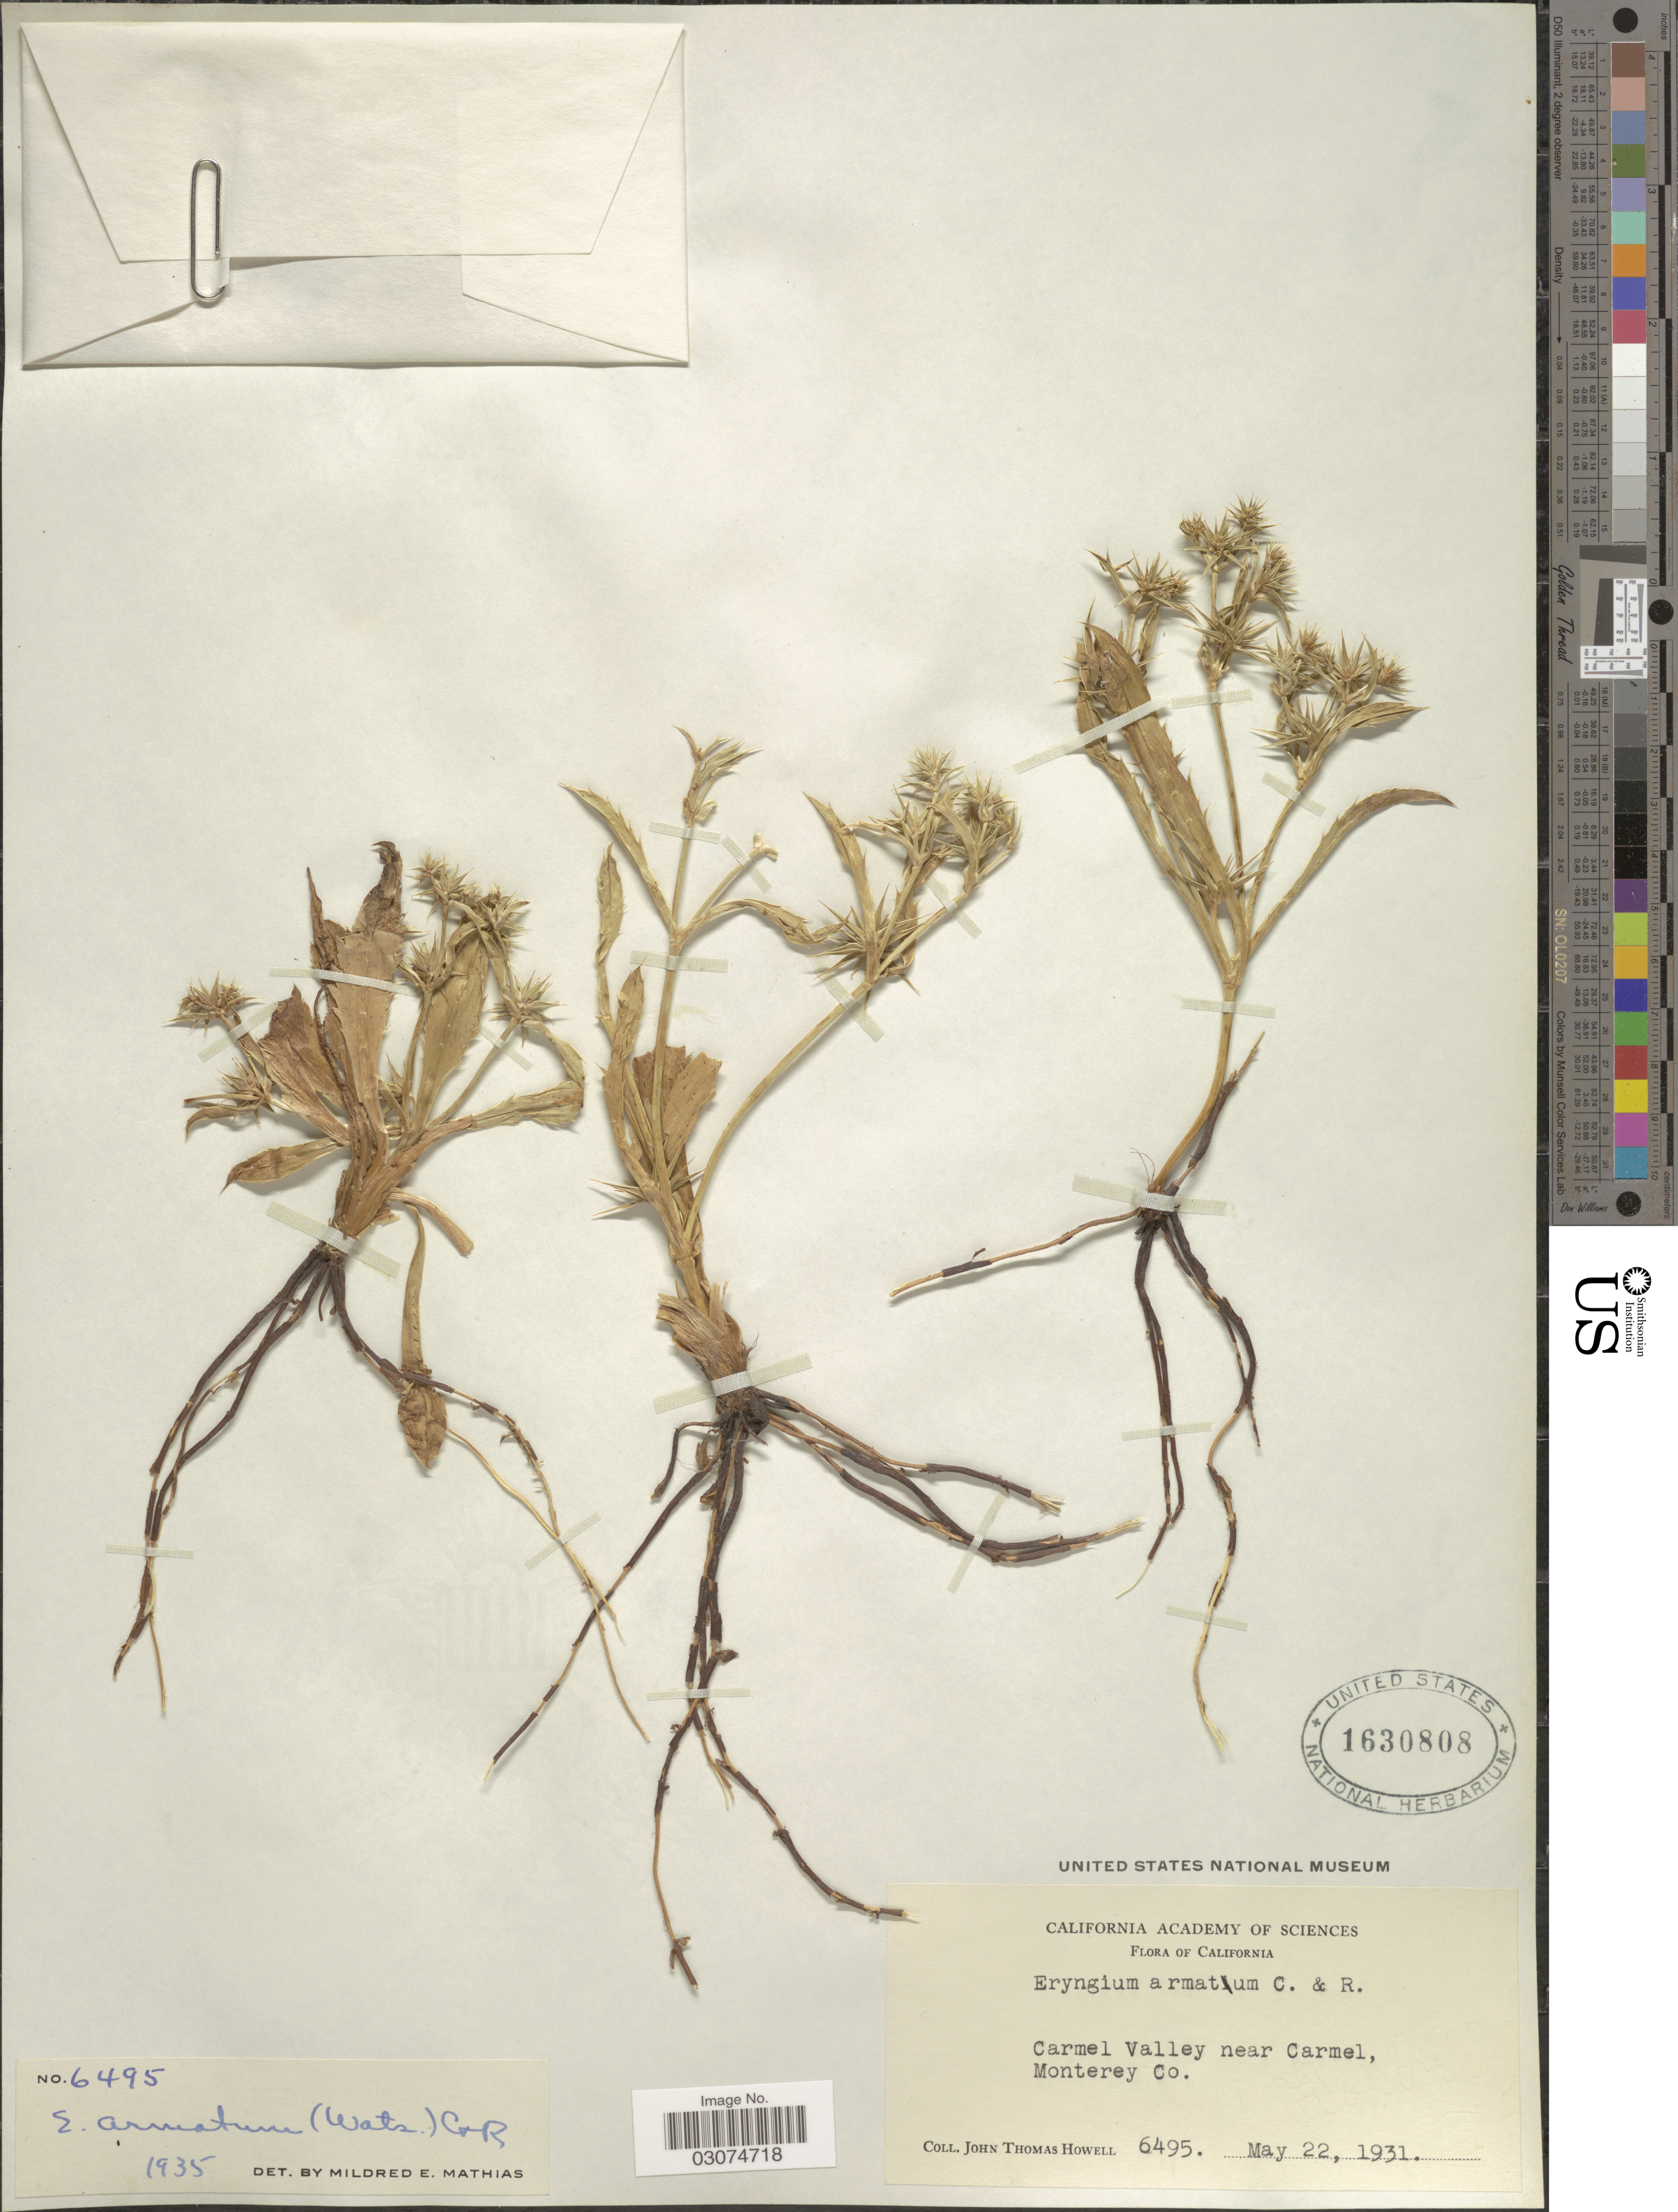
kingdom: Plantae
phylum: Tracheophyta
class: Magnoliopsida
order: Apiales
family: Apiaceae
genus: Eryngium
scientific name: Eryngium armatum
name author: (S. Watson) J.M. Coult. & Rose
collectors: J. T. Howell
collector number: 6495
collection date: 1931-05-22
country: United States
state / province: California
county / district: Monterey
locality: Carmel Valley near Carmel, Monterey Co.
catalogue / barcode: US 1630808